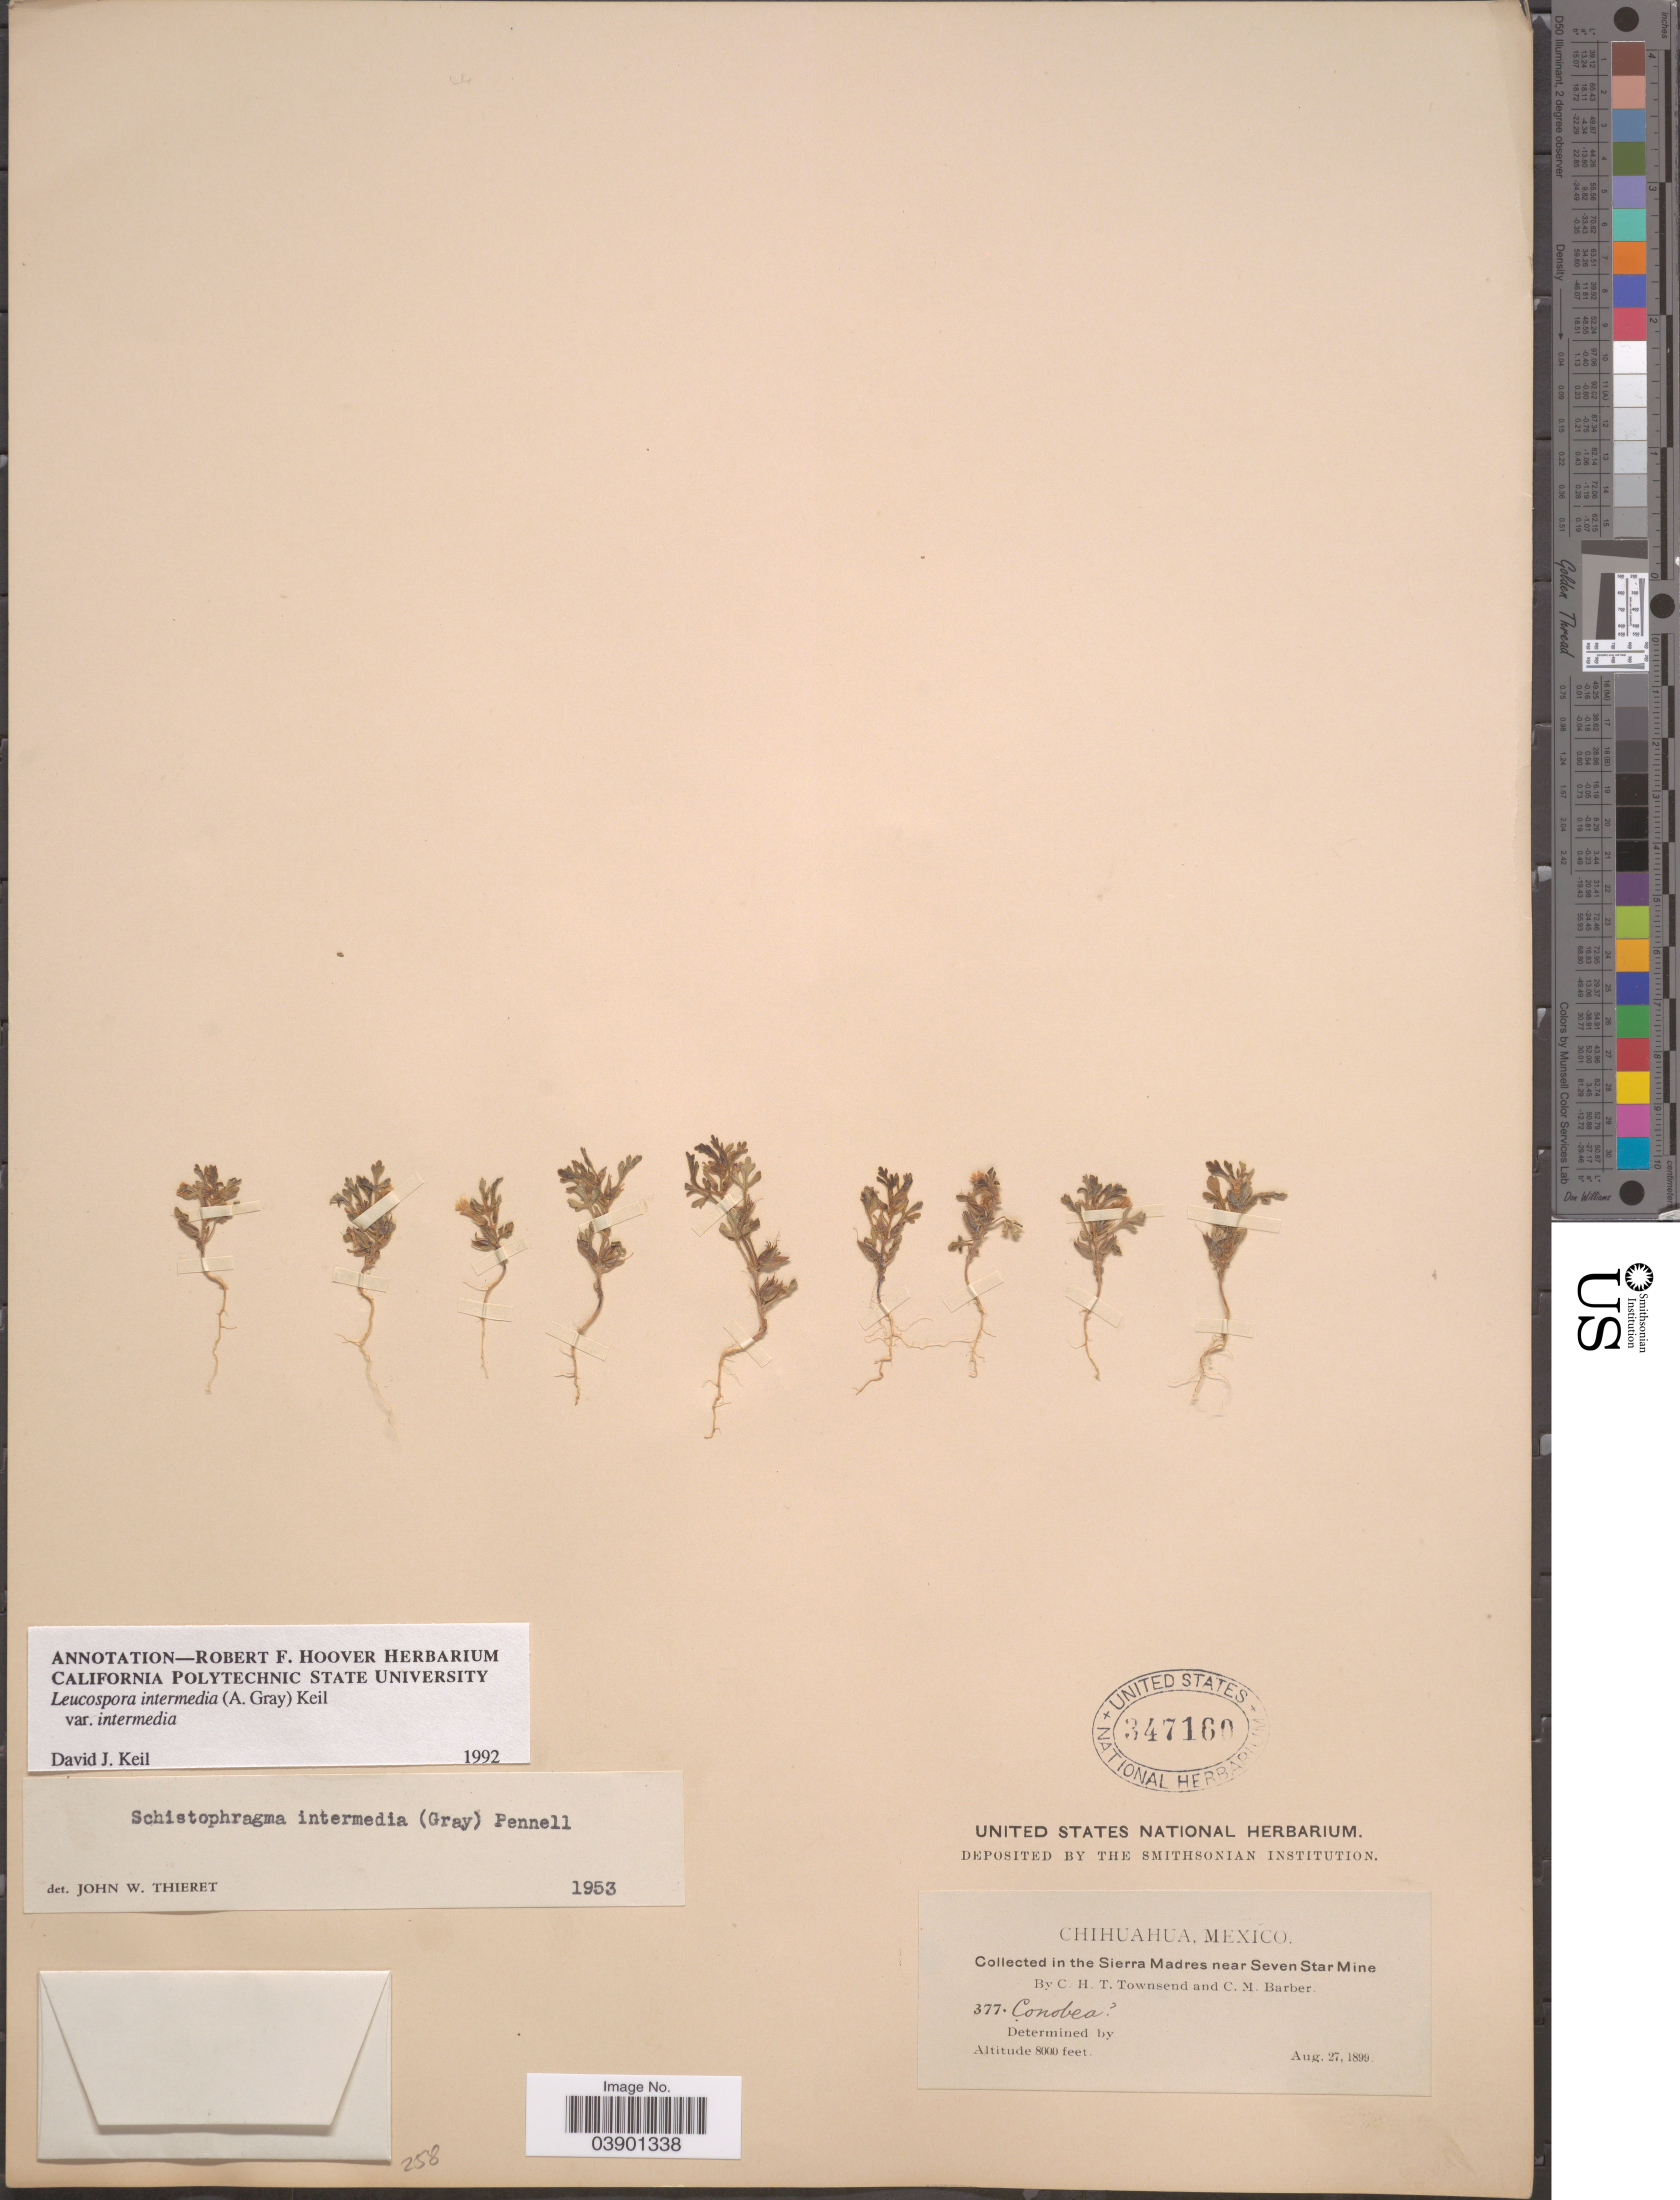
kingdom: Plantae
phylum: Tracheophyta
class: Magnoliopsida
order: Lamiales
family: Plantaginaceae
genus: Schistophragma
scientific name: Schistophragma intermedium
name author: (A. Gray) Pennell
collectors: C. H. T. Townsend & C. Barber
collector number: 377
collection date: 1899-08-27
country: Mexico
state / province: Chihuahua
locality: In the Sierra Madres near Seven Star Mine.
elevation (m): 2438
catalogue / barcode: US 347160